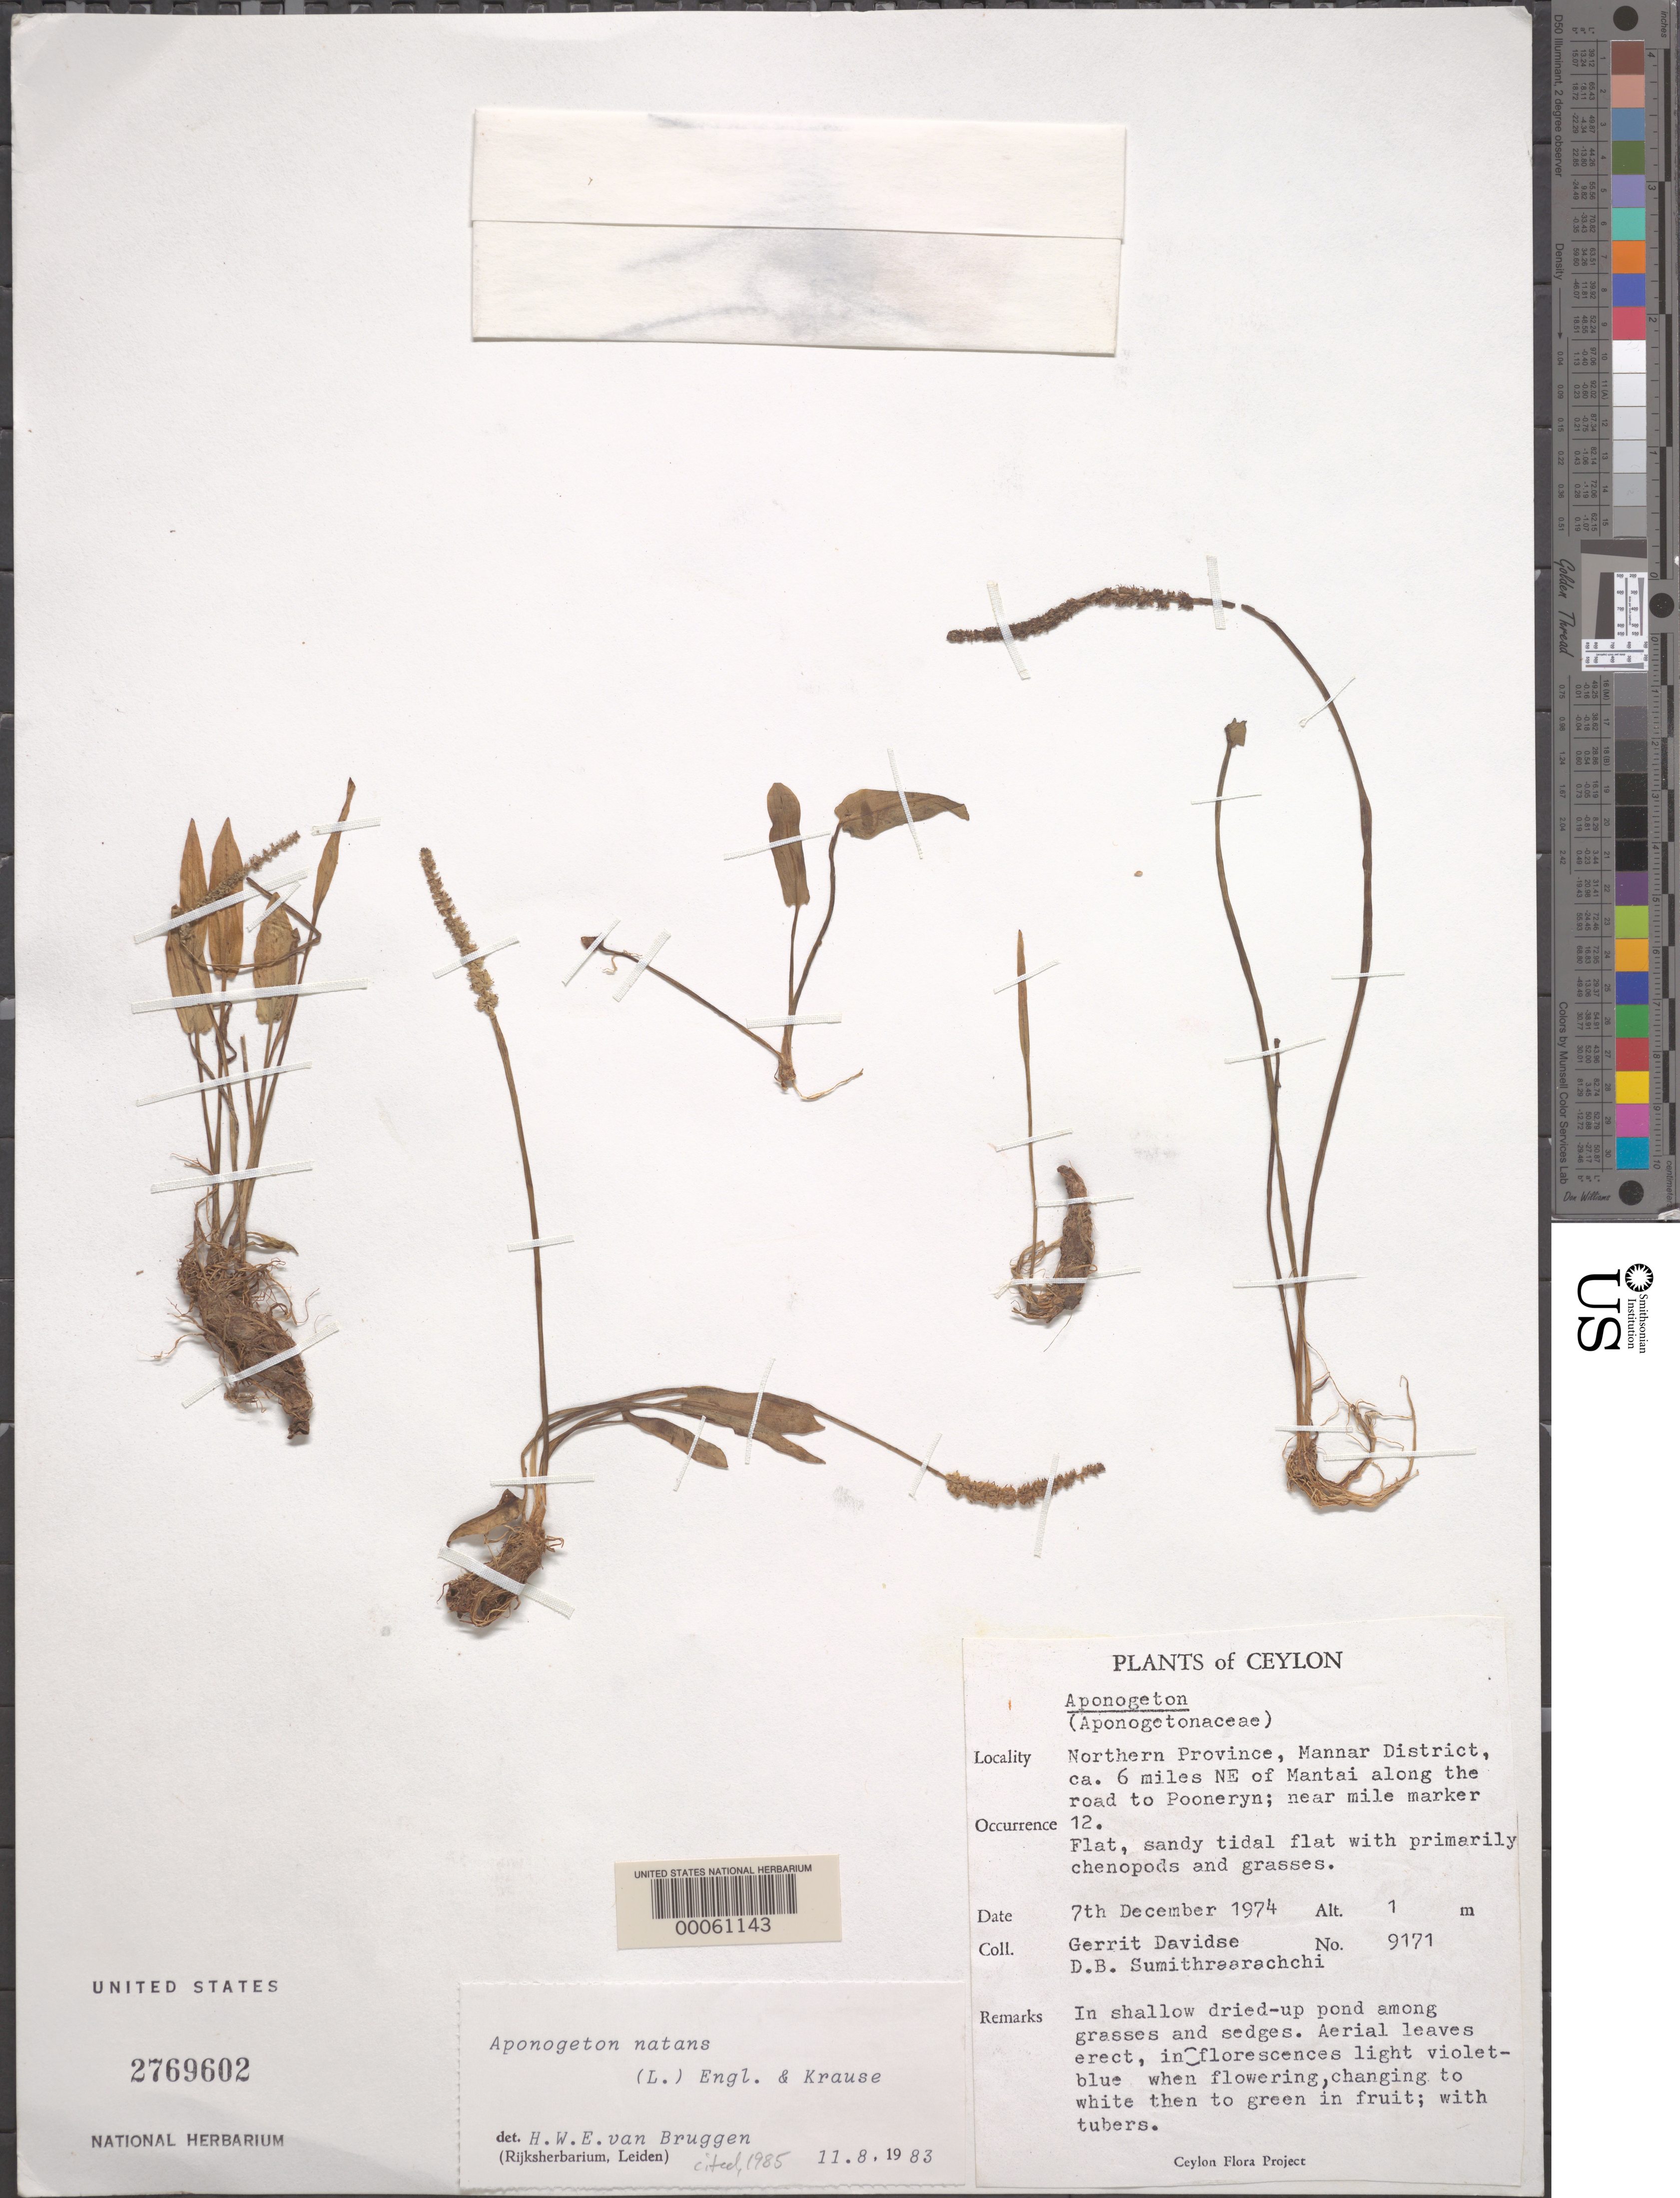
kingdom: Plantae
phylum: Tracheophyta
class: Liliopsida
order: Alismatales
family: Aponogetonaceae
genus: Aponogeton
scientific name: Aponogeton natans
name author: Engl. & K. Krause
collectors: G. Davidse & D. B. Sumithraarachchi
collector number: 9171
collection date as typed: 07 Dec 1974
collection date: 1974-12-07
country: Sri Lanka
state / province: Northern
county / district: Mannar Dist.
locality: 6 mi. ne of manti along the road to pooneryn; near mi. marker 12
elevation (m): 1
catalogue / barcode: US 2769602